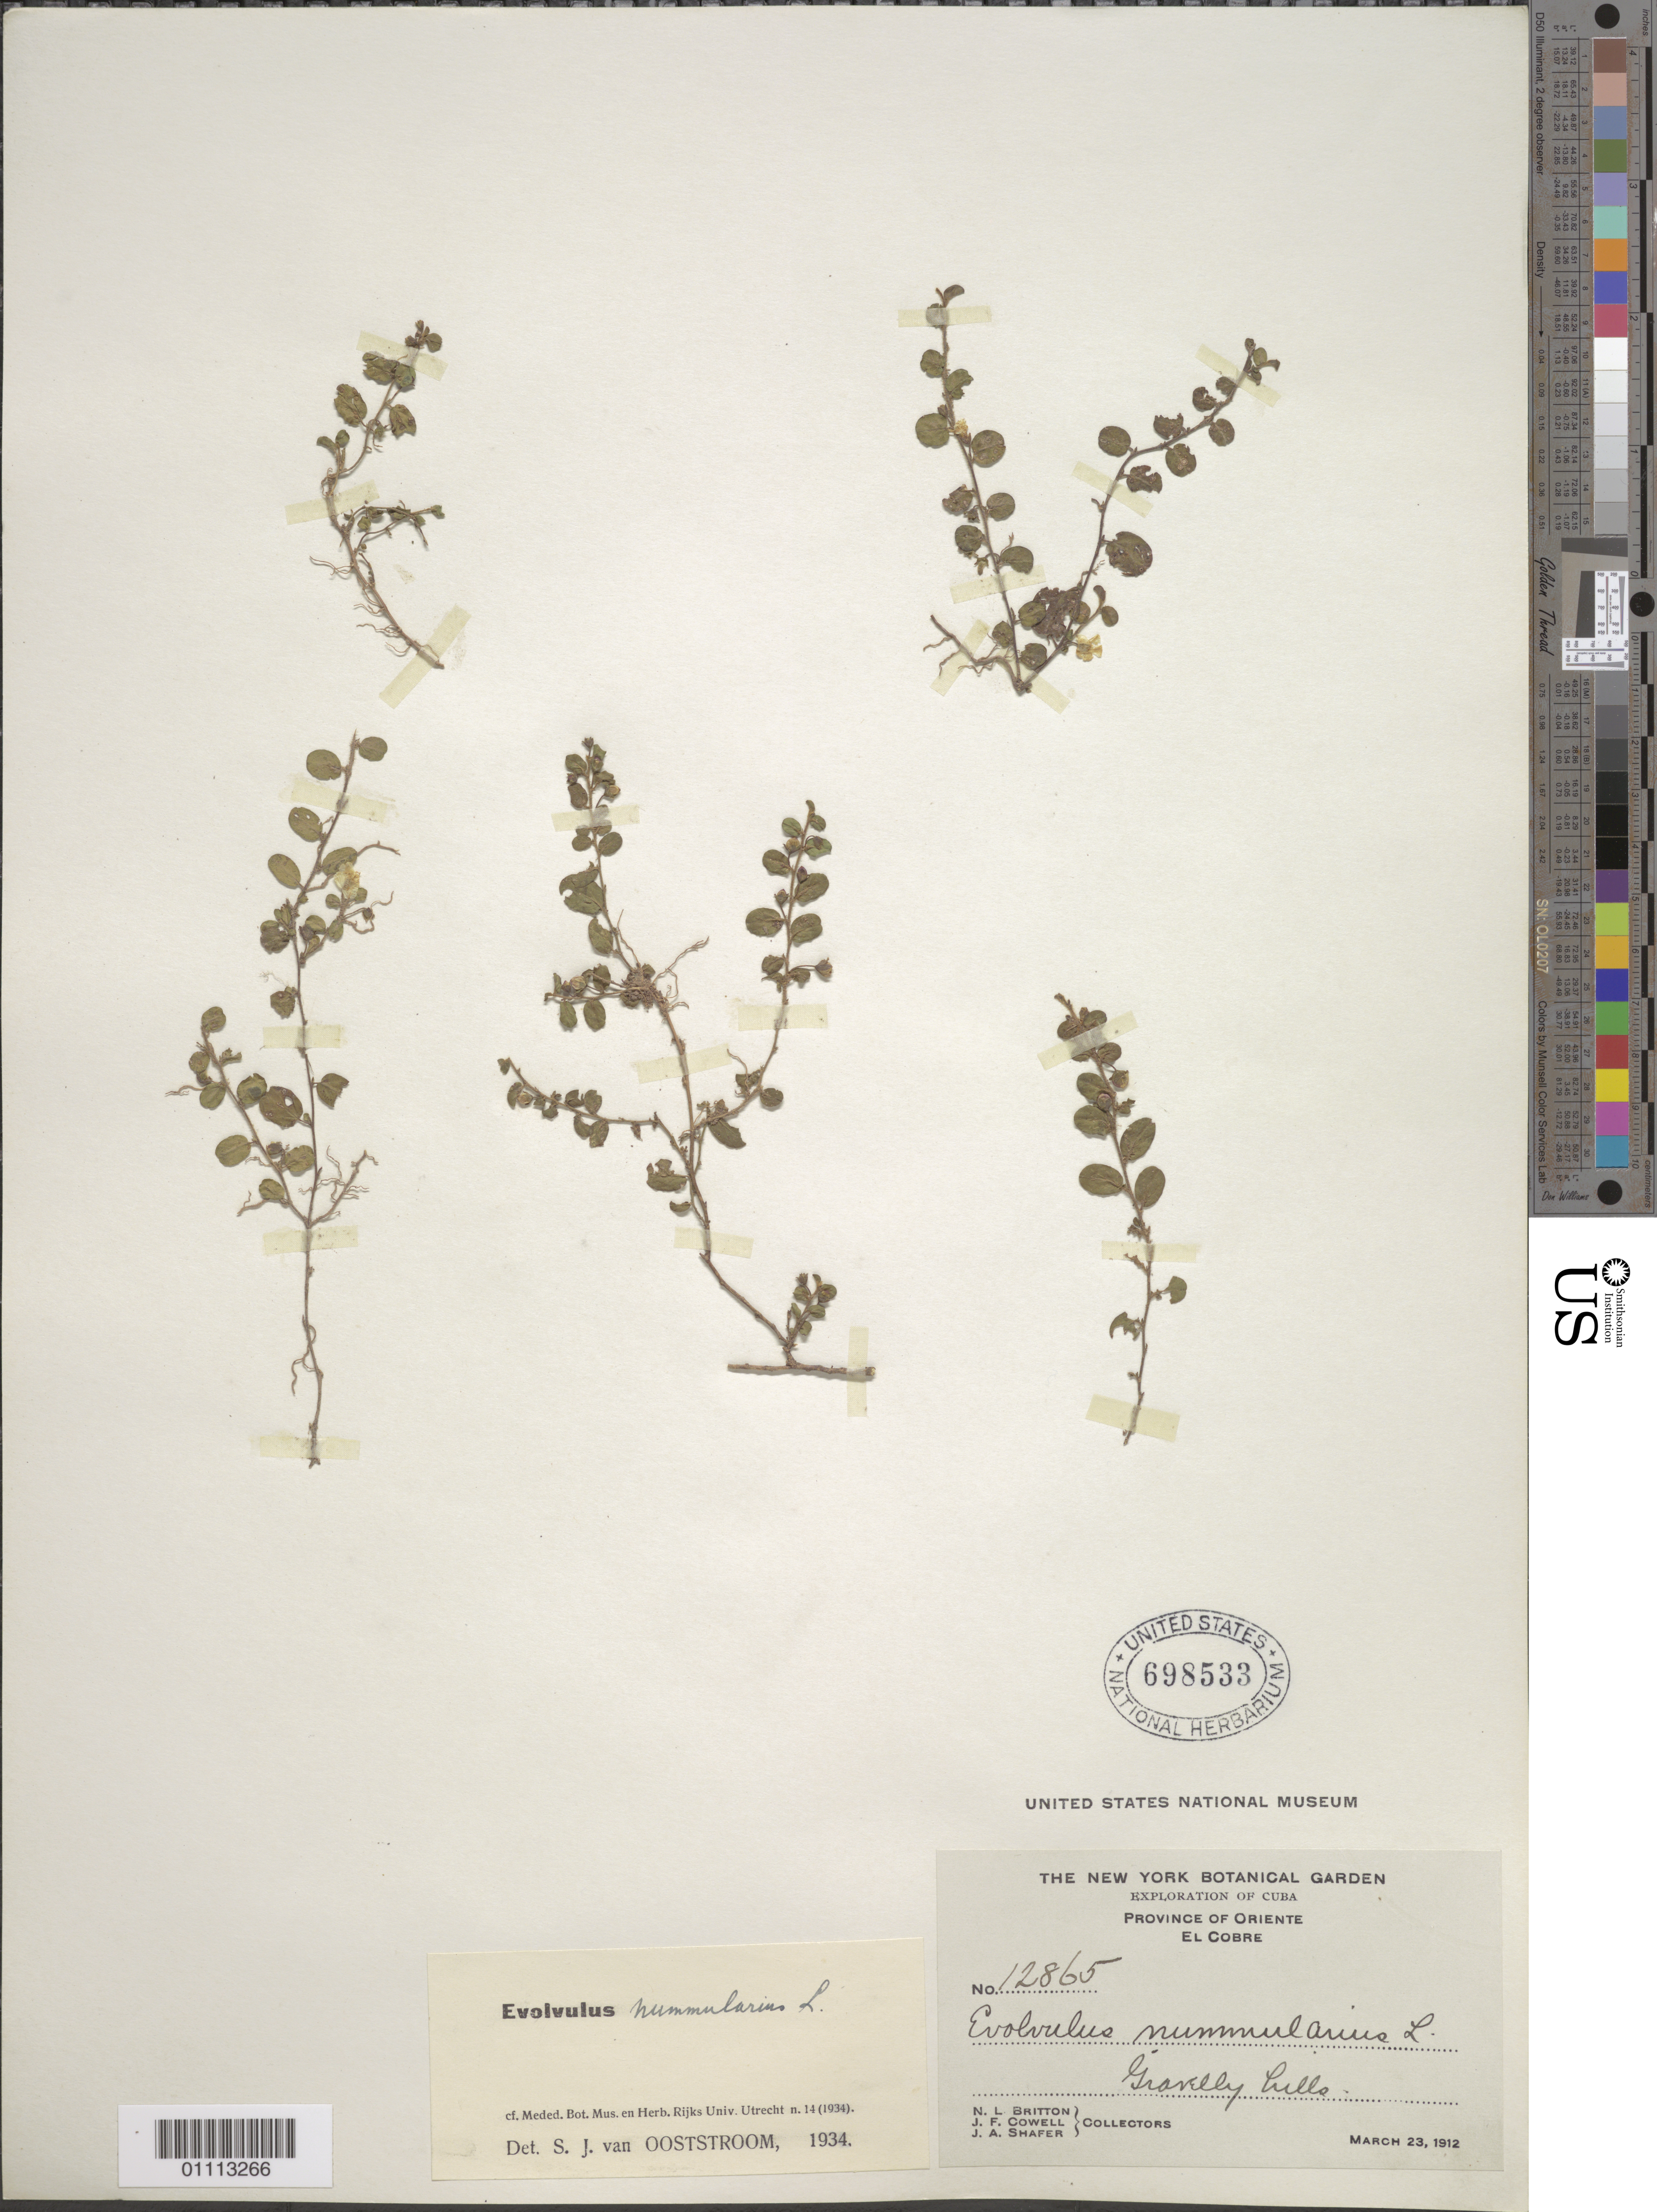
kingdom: Plantae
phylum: Tracheophyta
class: Magnoliopsida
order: Solanales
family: Convolvulaceae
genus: Evolvulus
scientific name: Evolvulus nummularius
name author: (L.) L.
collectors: N. Britton, J. F. Cowell & J. A. Shafer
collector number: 12865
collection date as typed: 23 Mar 1912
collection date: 1912-03-23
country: Cuba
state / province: Santiago de Cuba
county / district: El Cobre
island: Cuba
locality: Gravelly hills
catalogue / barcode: US 698533